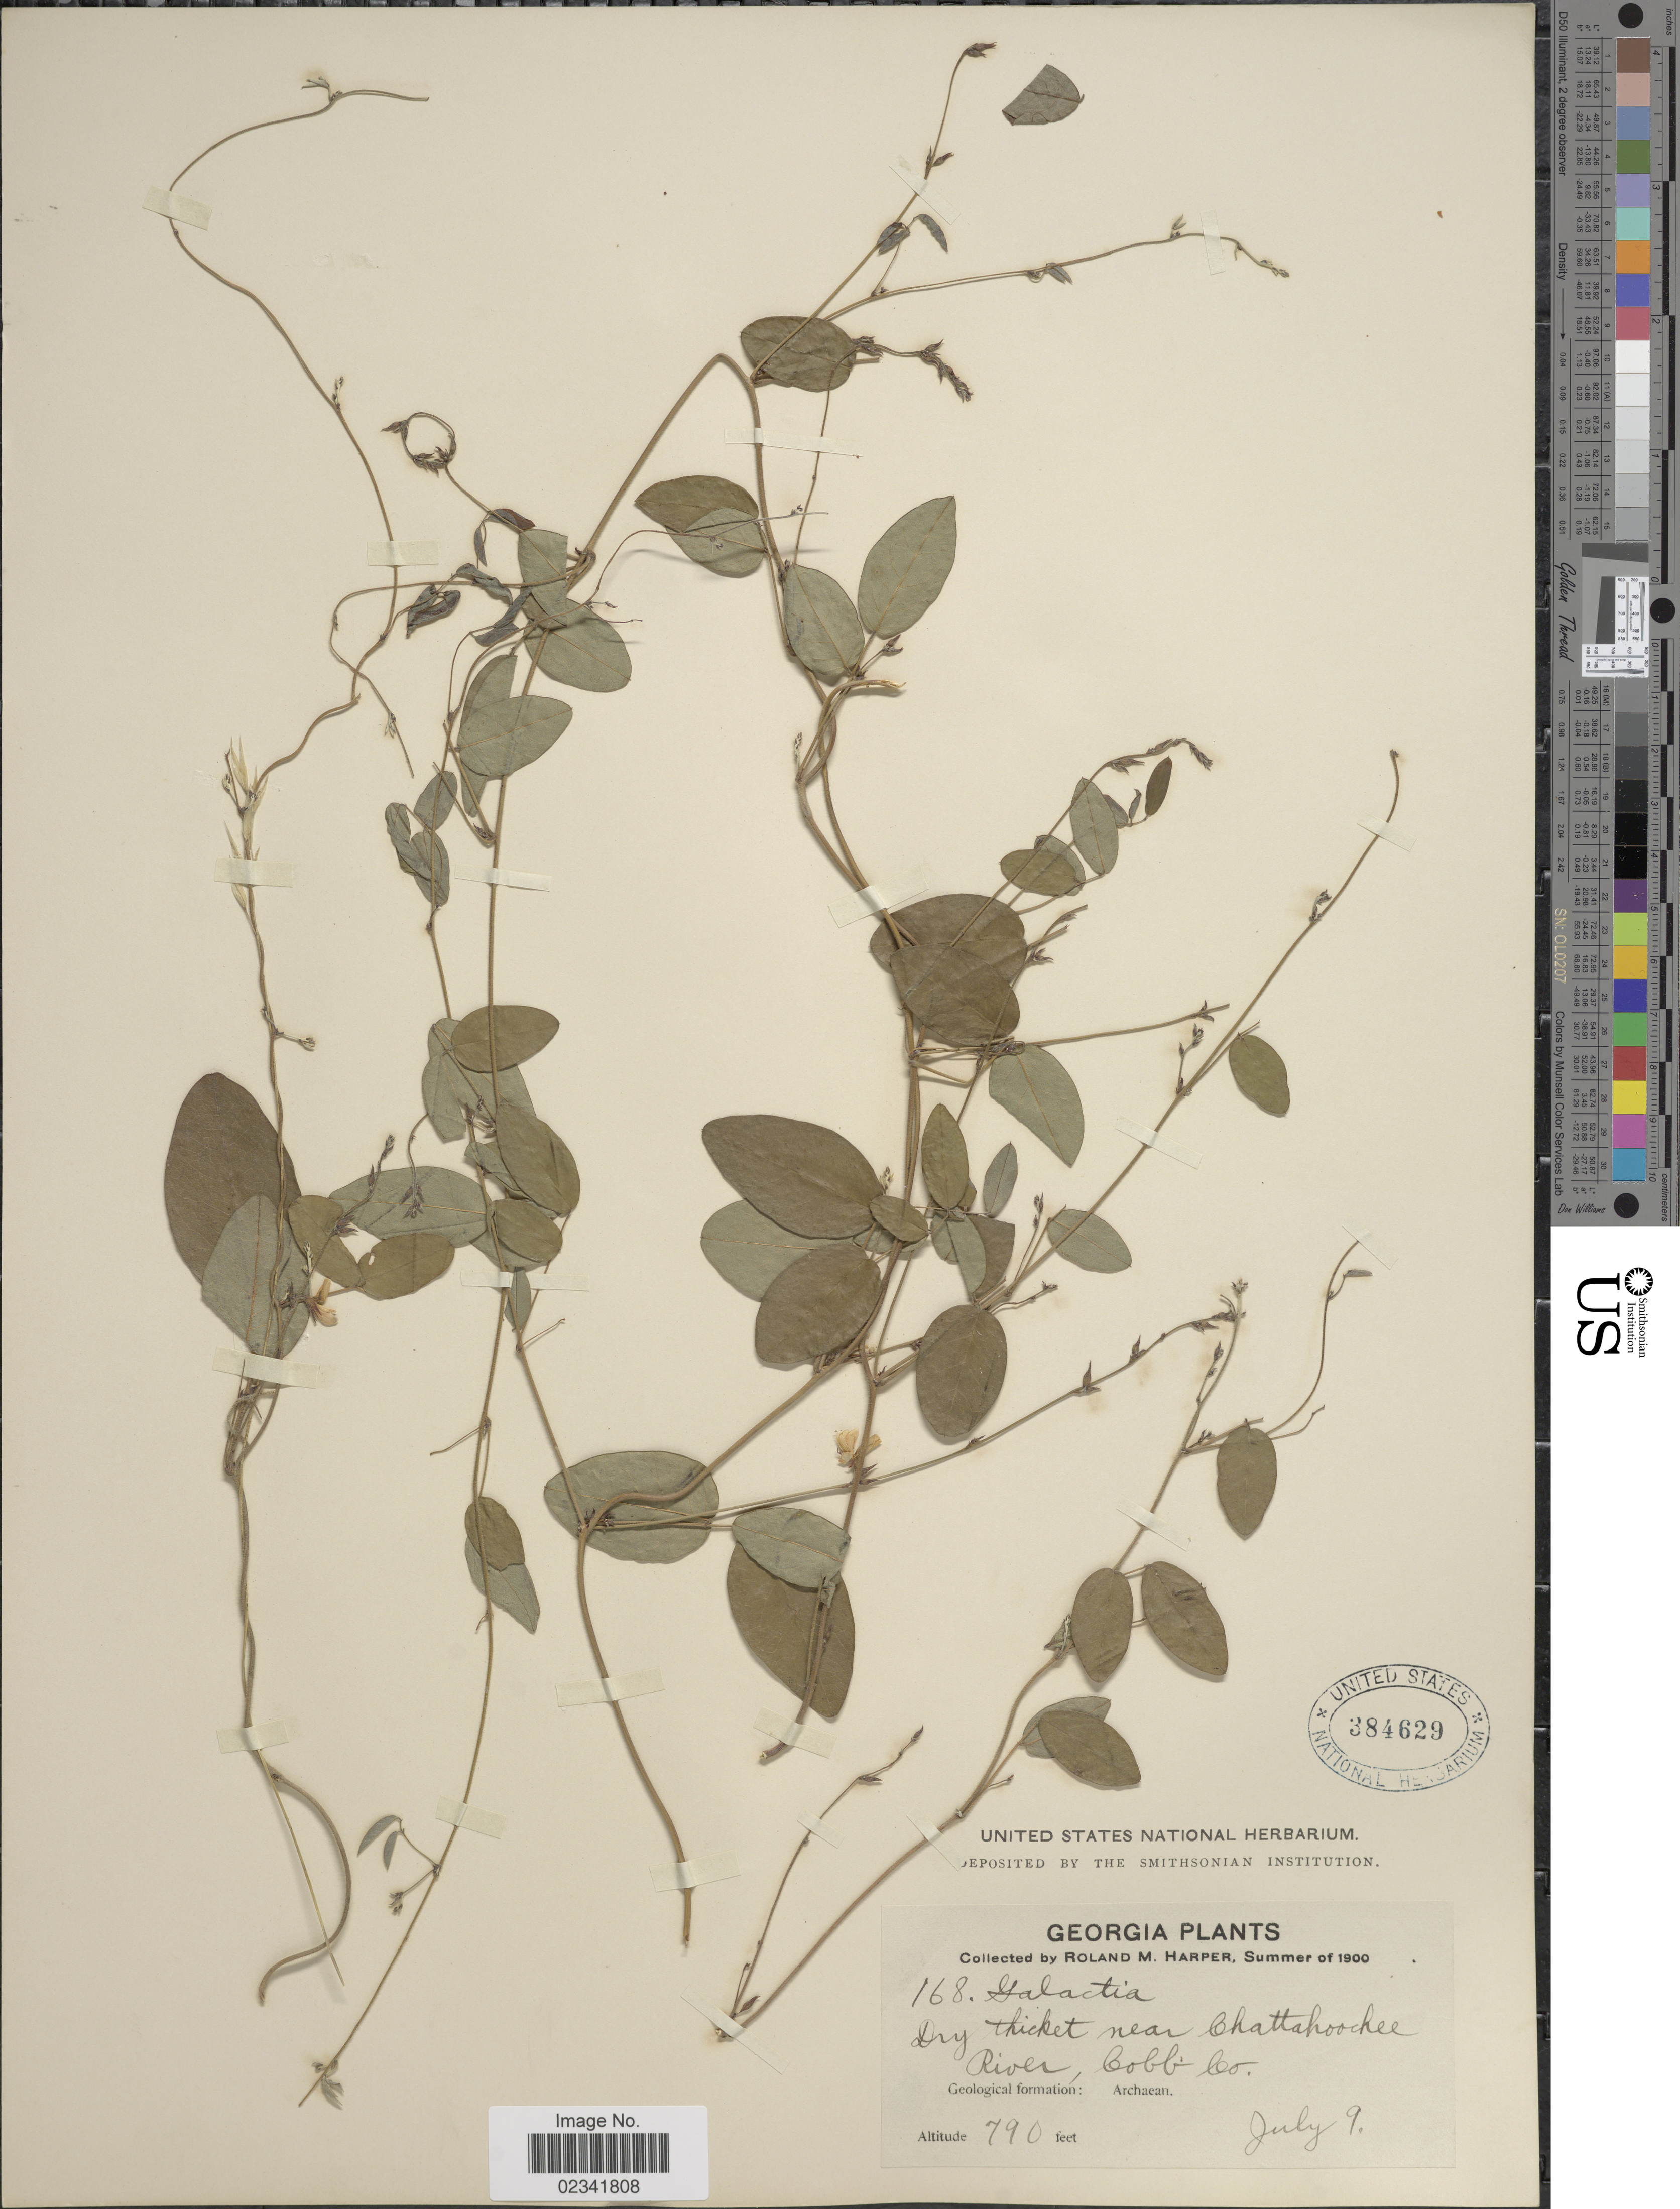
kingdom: Plantae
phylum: Tracheophyta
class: Magnoliopsida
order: Fabales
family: Fabaceae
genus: Galactia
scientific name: Galactia volubilis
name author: (L.) Britton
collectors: R. M. Harper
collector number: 168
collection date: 1900-07-09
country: United States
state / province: Georgia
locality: Near Chattahoochee River, Cobb Co.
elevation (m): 241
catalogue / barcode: US 384629